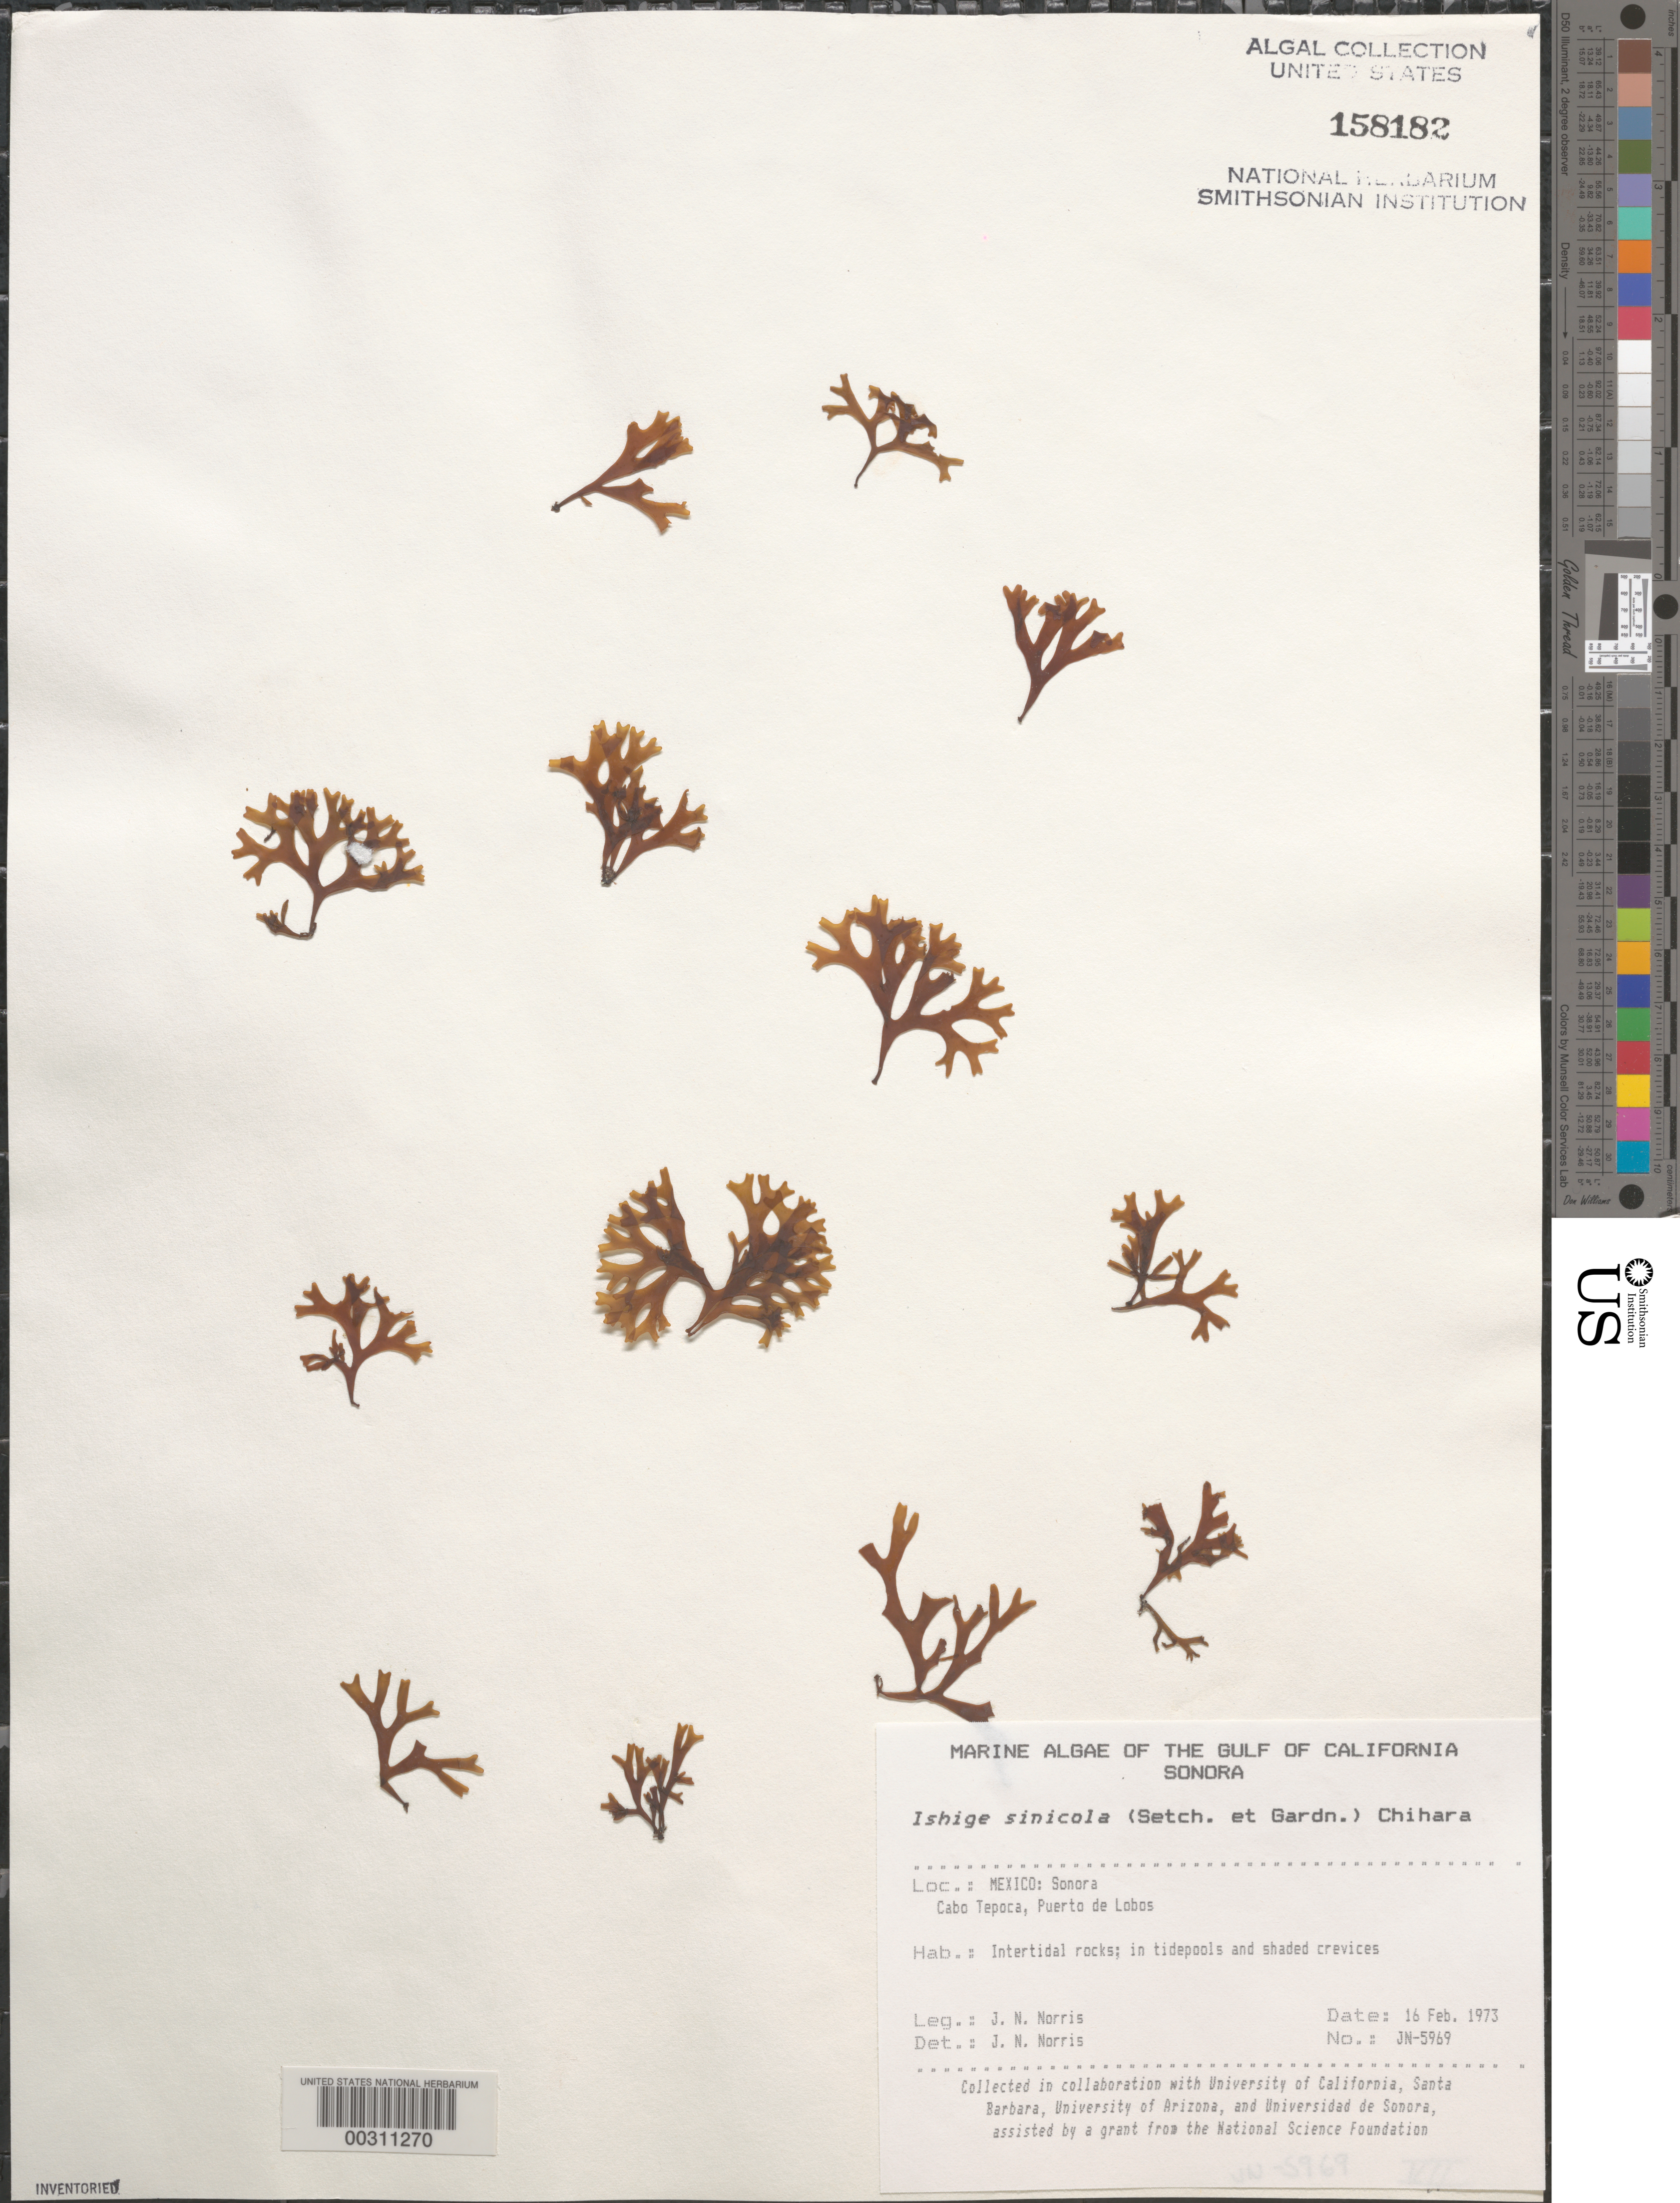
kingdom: Chromista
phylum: Ochrophyta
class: Phaeophyceae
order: Ishigeales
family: Ishigeaceae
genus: Ishige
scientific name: Ishige sinicola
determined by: Norris, James N.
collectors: J. N. Norris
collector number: JN-5969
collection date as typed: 19 Feb 1973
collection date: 1973-02-19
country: Mexico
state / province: Sonora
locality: Cabo Tepoca, Puerto Lobos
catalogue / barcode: US 158182